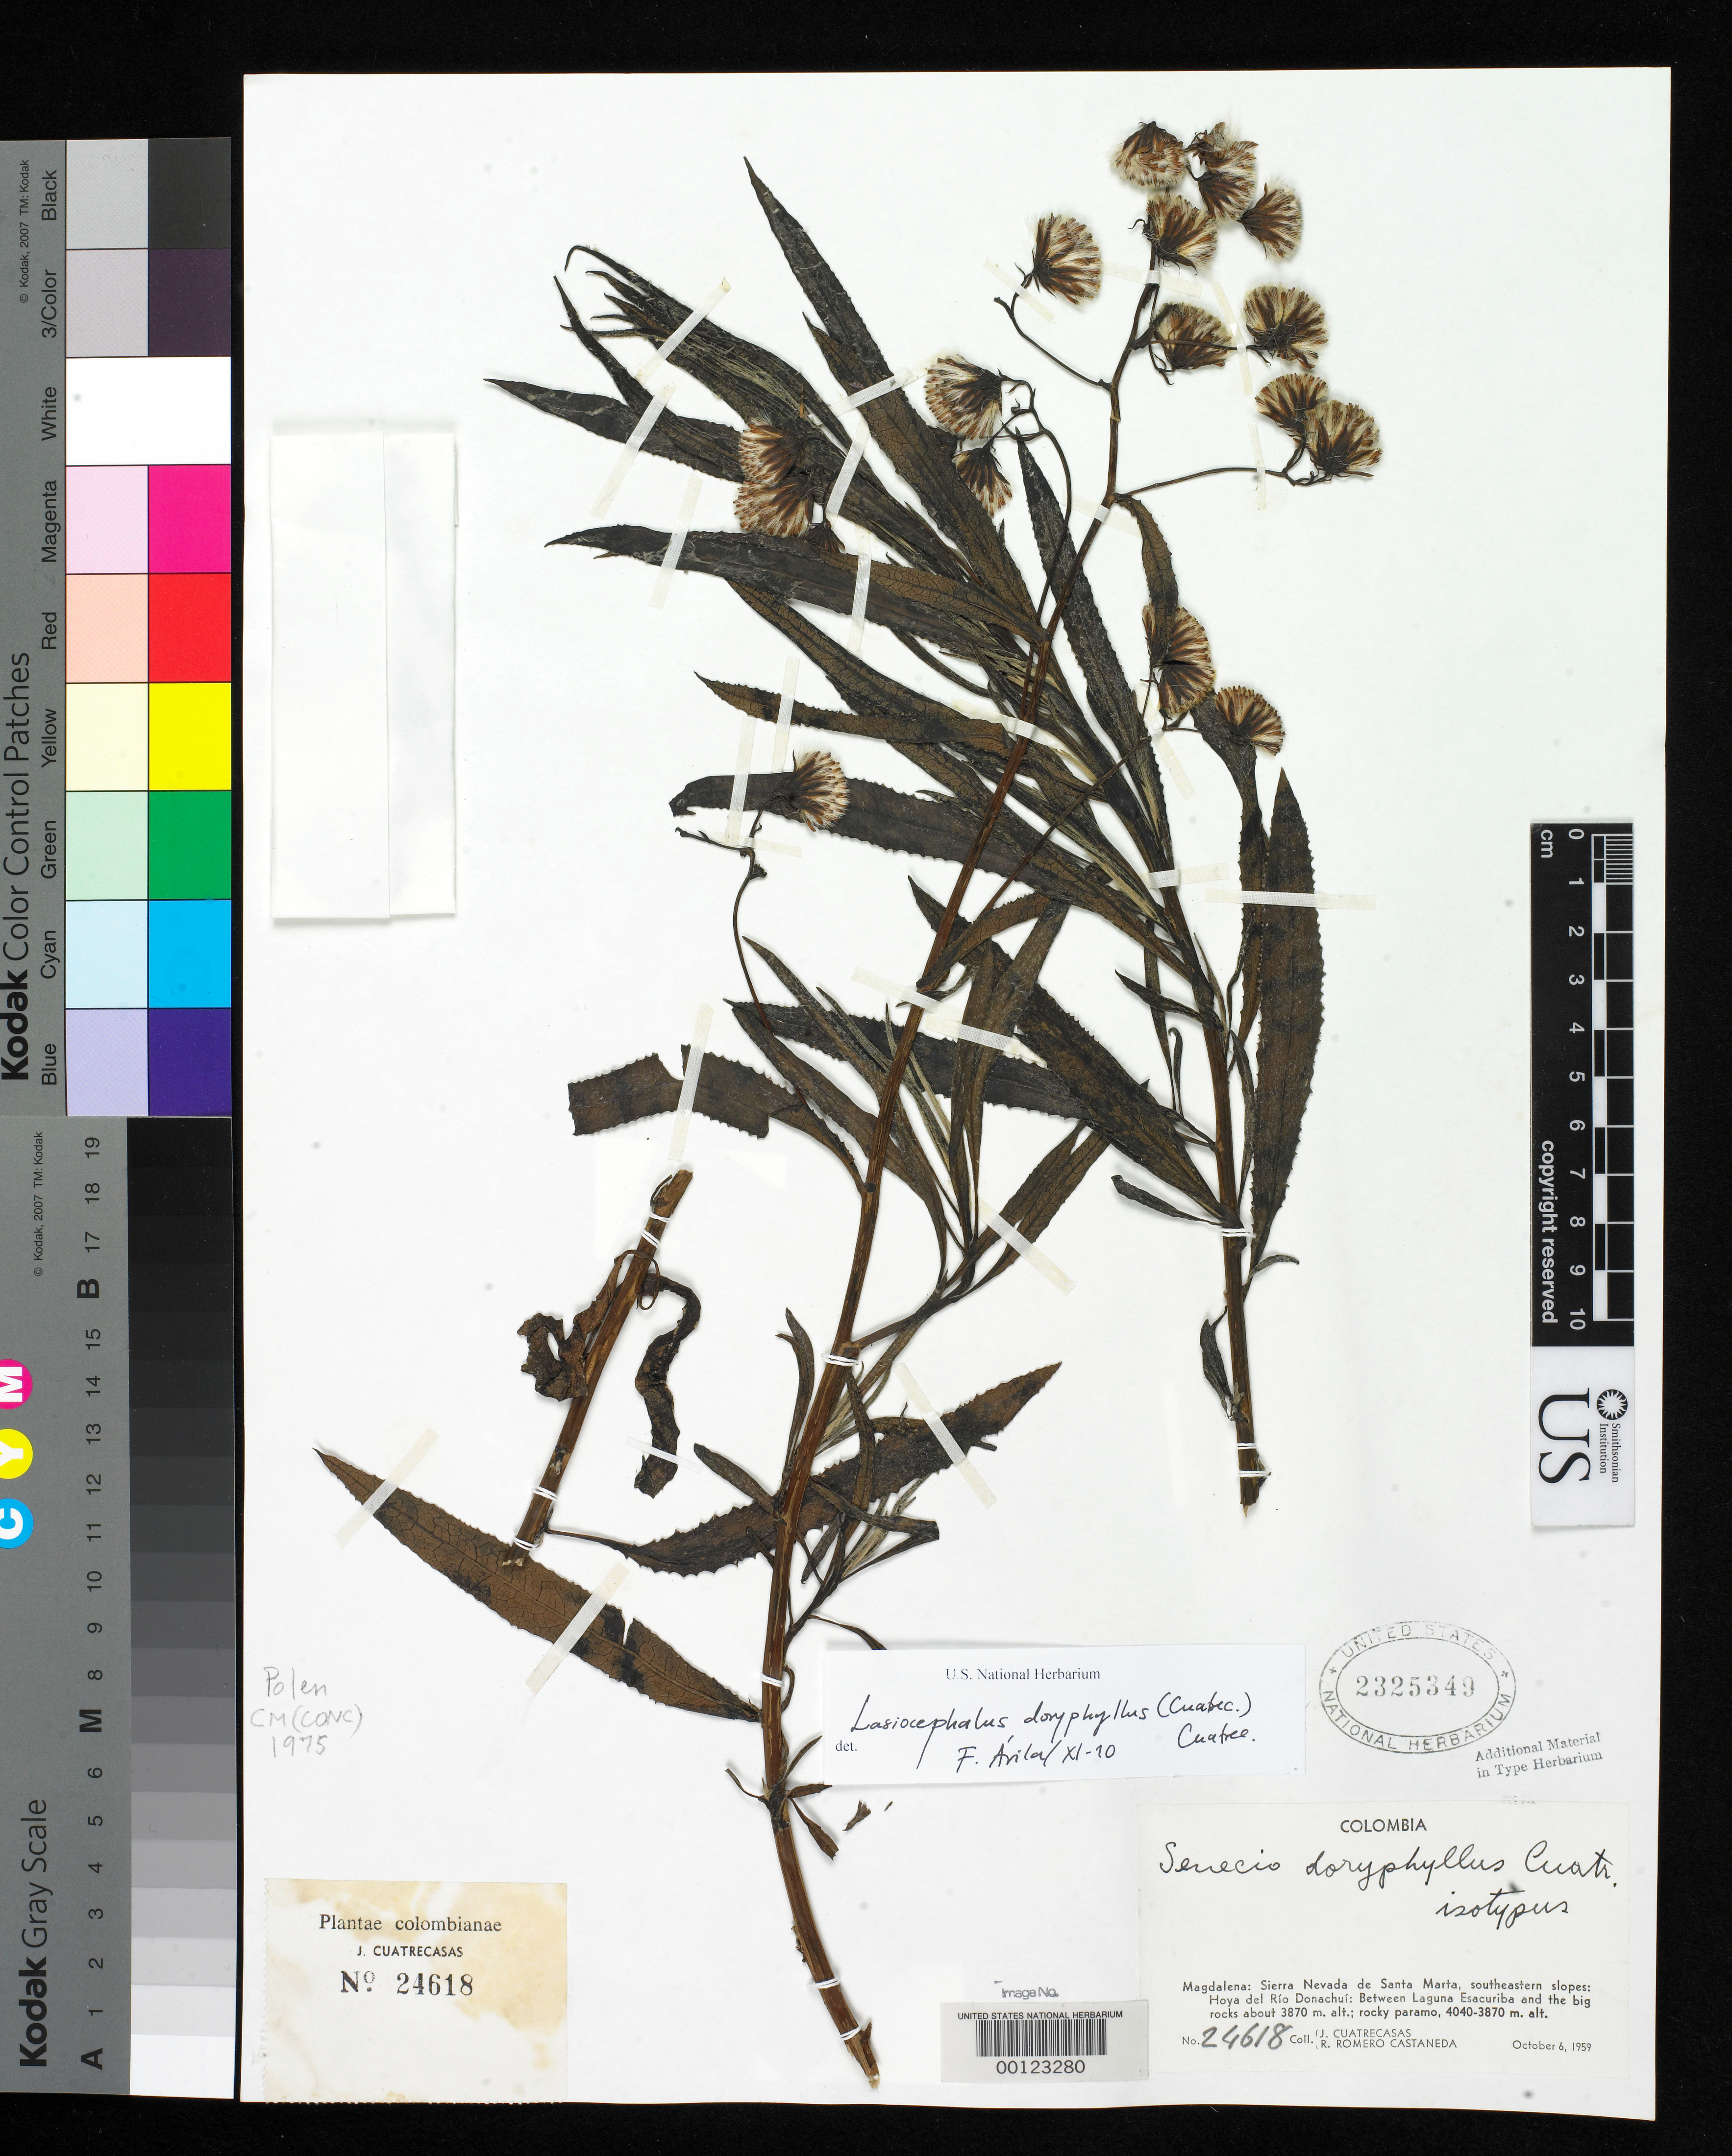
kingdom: Plantae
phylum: Tracheophyta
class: Magnoliopsida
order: Asterales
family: Asteraceae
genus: Senecio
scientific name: Senecio doryphyllus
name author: Cuatrec.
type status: Isotype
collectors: J. Cuatrecasas & R. Romero Castañeda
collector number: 24618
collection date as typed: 06 Oct 1959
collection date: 1959-10-06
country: Colombia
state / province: Magdalena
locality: Sierra Nevada de Santa Marta, Hoya del Rio Donachu.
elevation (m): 3870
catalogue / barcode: US 2325349